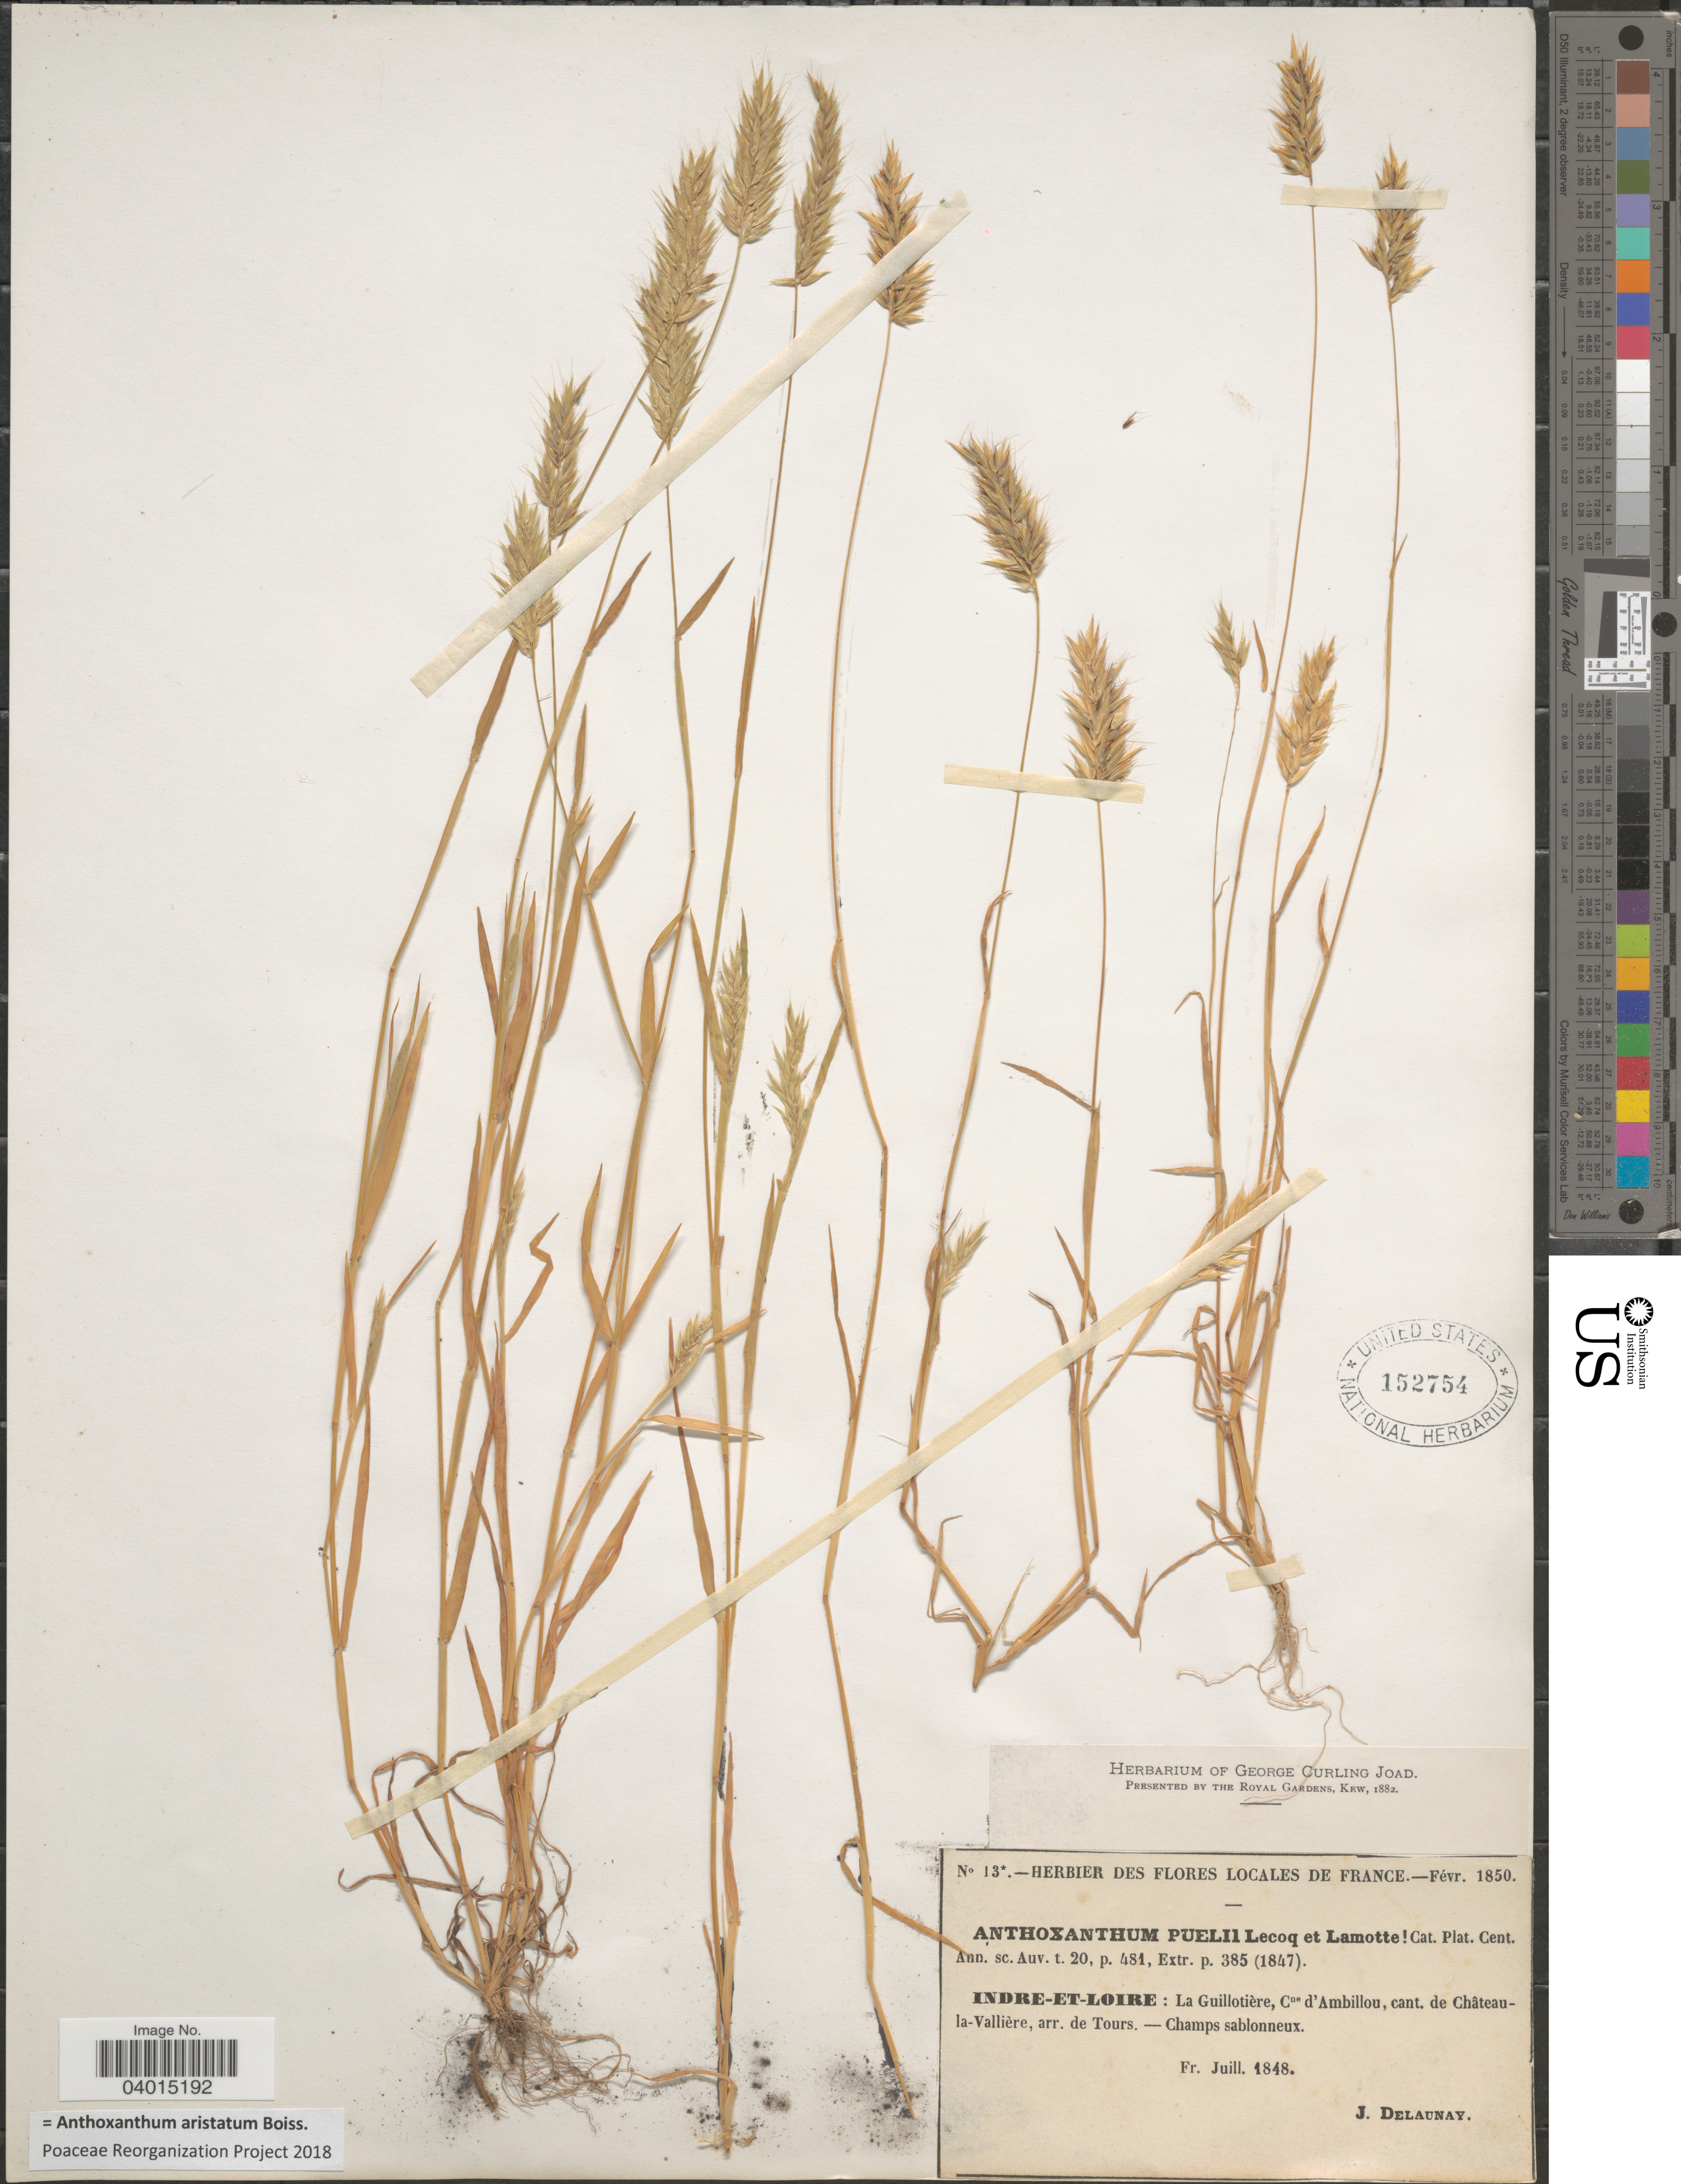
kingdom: Plantae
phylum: Tracheophyta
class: Liliopsida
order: Poales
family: Poaceae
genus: Anthoxanthum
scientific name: Anthoxanthum aristatum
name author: Boiss.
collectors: J. Delaunay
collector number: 13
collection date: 1848-07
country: France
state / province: Pays de la Loire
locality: Indre-Et-Loire: La Guillotière, Cne d'Ambillou, cant. de Châteaula-Vallière, arr. de Tours. - Champs sablonneux.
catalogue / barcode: US 152754